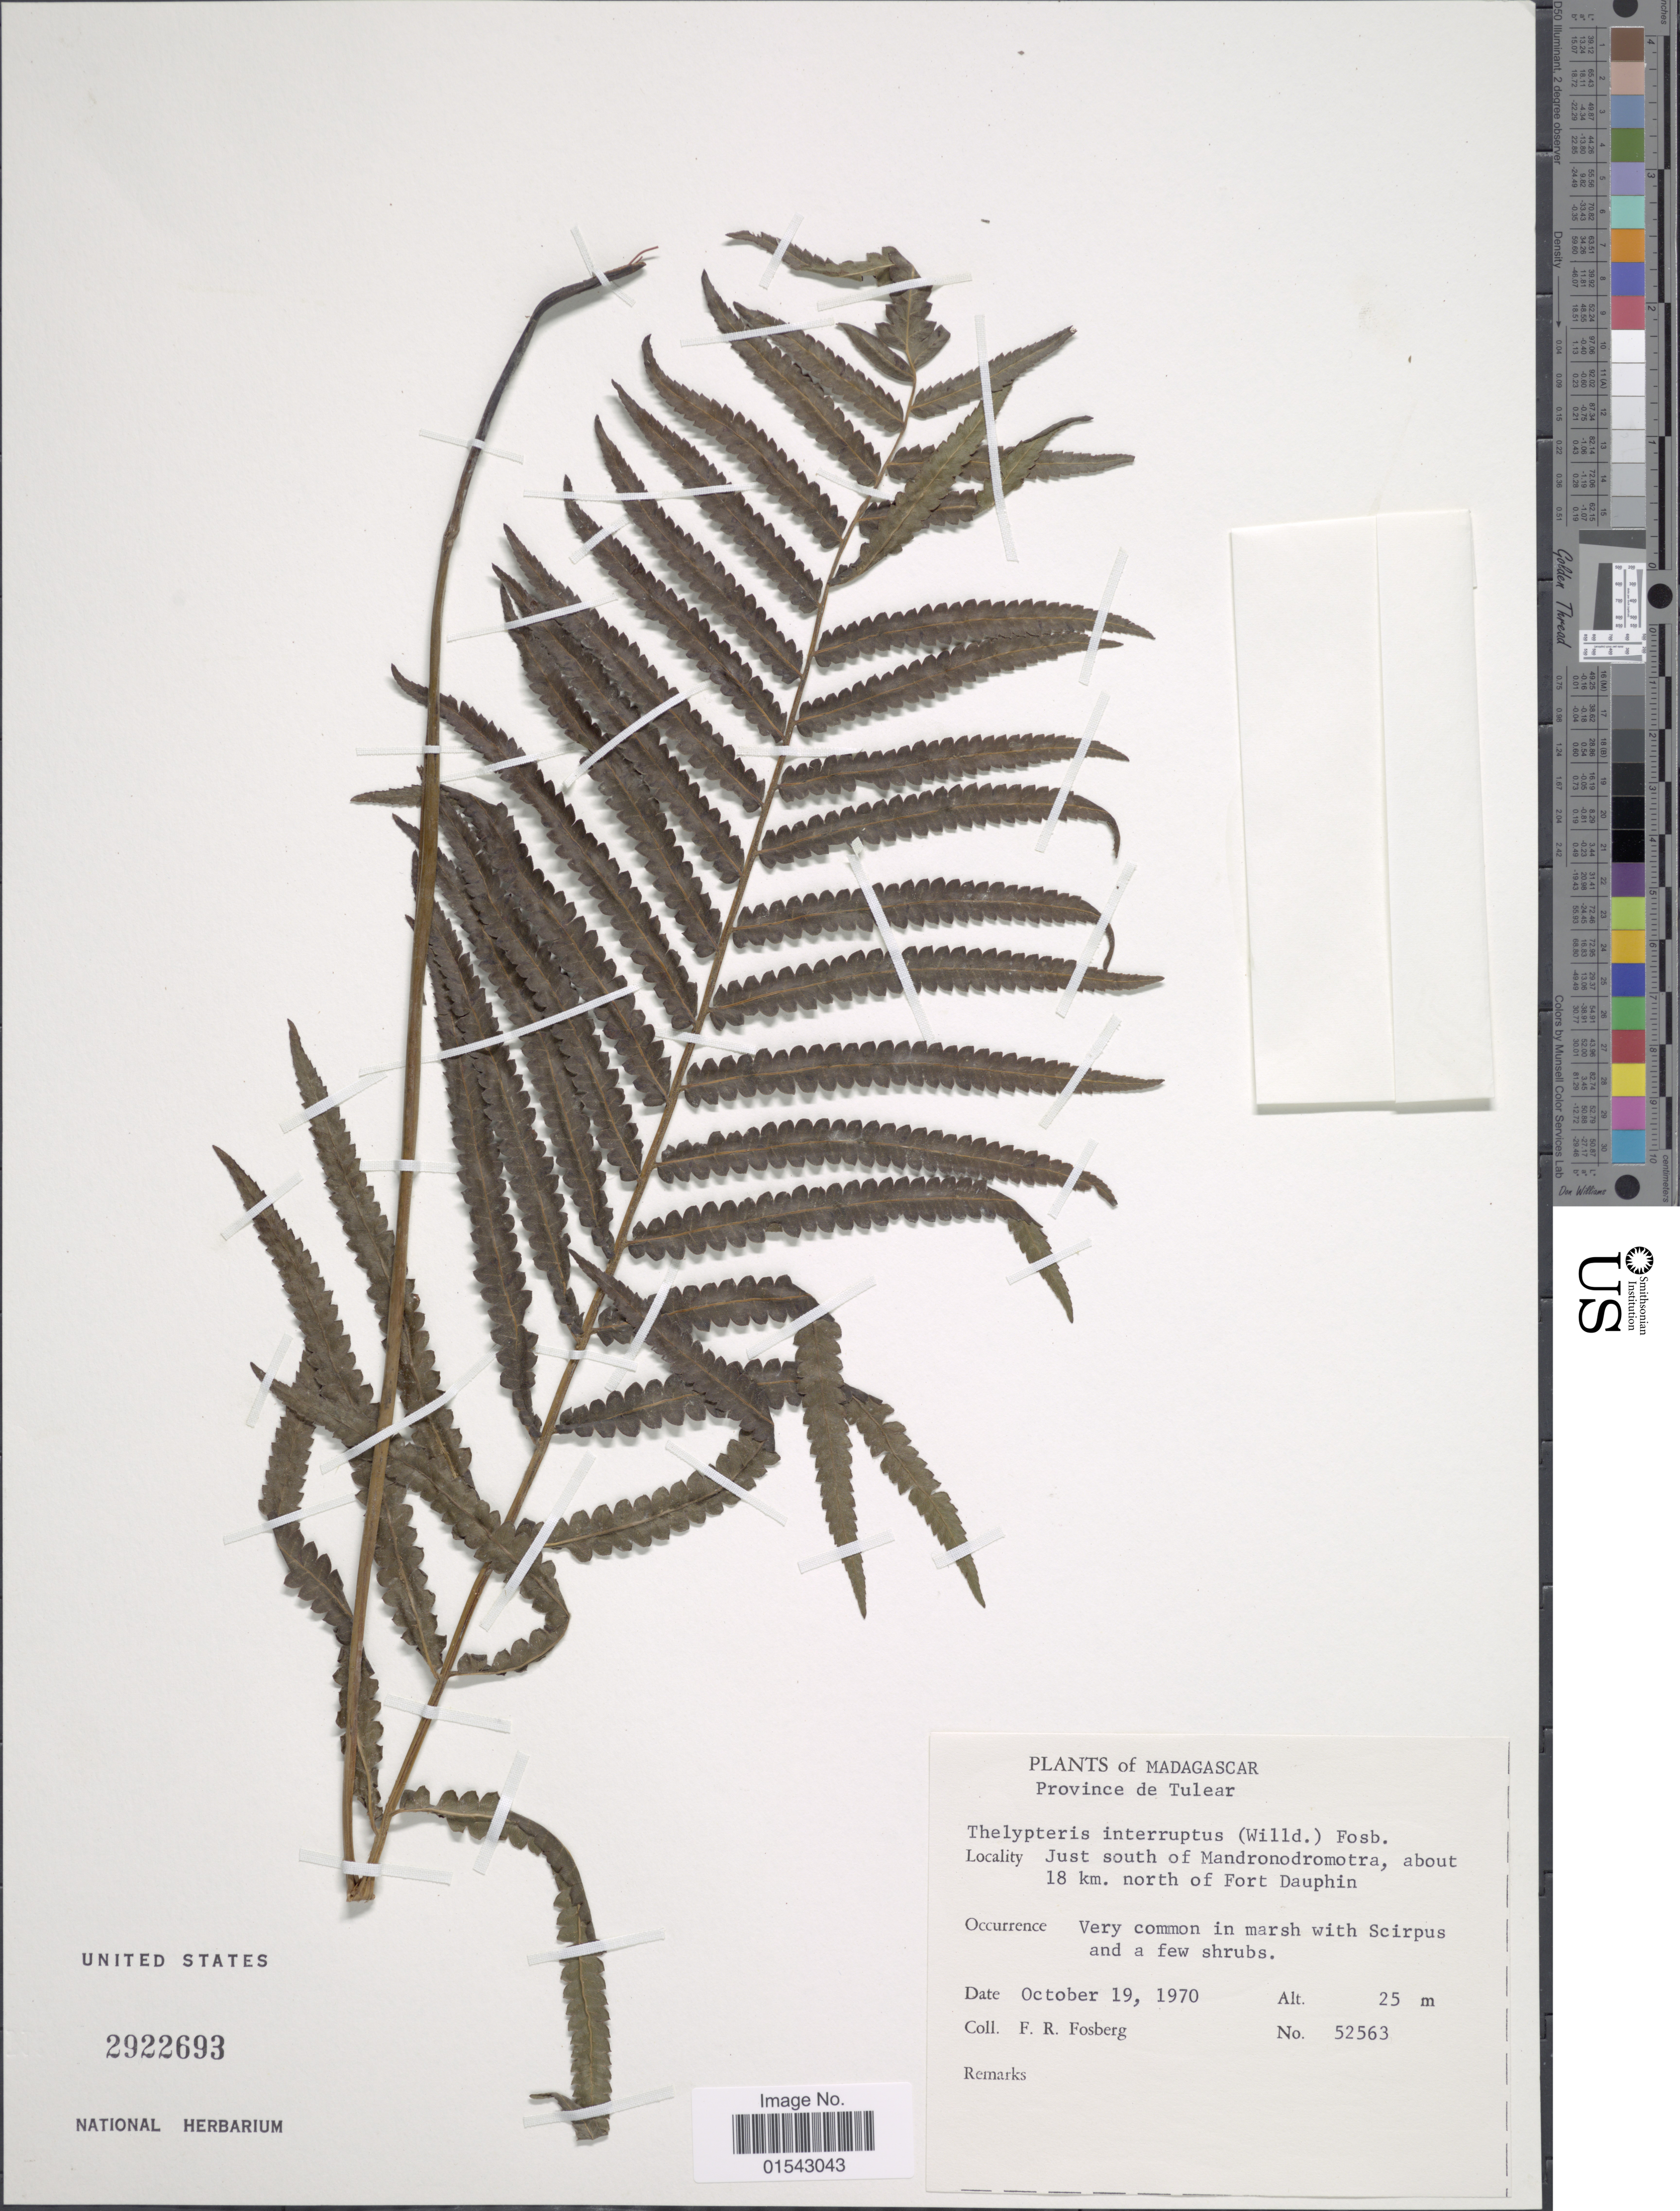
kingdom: Plantae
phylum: Tracheophyta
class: Polypodiopsida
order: Polypodiales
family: Thelypteridaceae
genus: Cyclosorus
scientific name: Cyclosorus interruptus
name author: (Willd.) H. Itô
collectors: F. R. Fosberg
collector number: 52563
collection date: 1970-10-19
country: Madagascar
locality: Madagascar, Province de Tulear, Just South of Mandronodromotra, about 18 km. north of Forth Dauphin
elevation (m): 25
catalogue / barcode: US 2922693